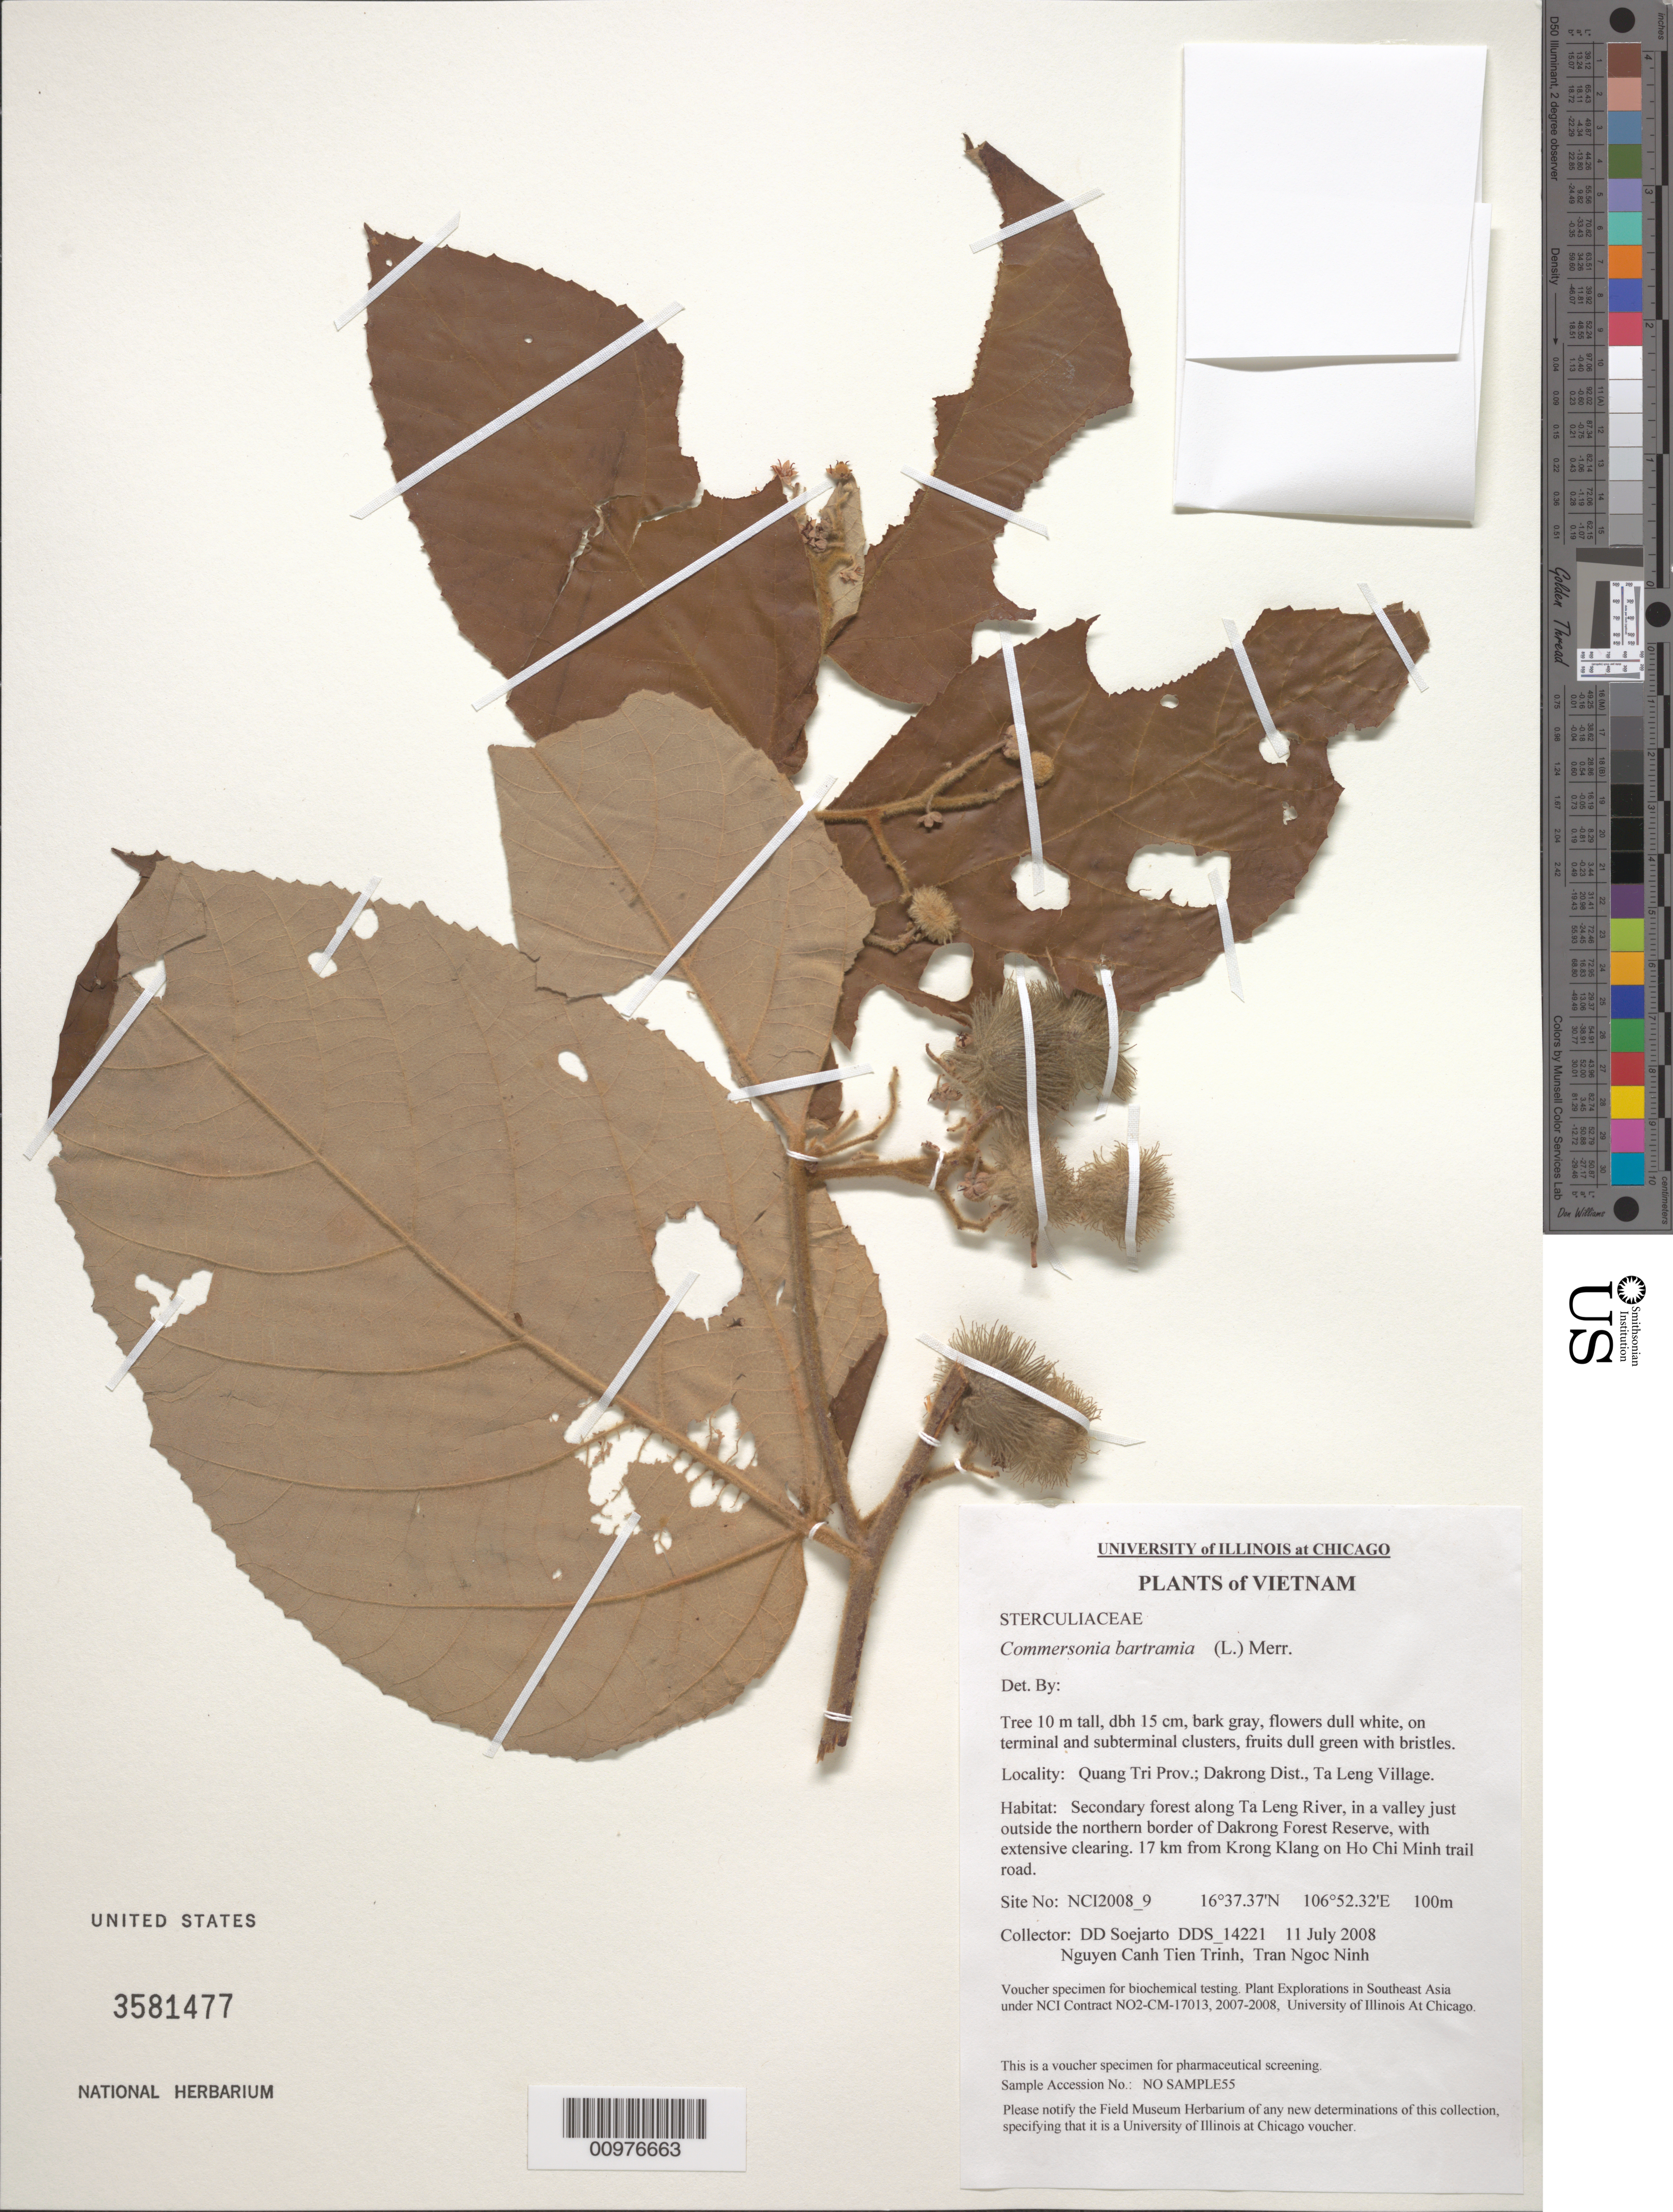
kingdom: Plantae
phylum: Tracheophyta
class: Magnoliopsida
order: Malvales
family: Malvaceae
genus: Commersonia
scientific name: Commersonia bartramia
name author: (L.) Merr.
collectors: D. D. Soejarto et al.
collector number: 14221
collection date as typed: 11 July 2008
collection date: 2008-07-11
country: Vietnam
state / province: Quang Tri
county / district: Dakrong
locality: Ta Leng Village, along Ta Leng River, in a valley just outside the northern border of Dakrong Forest Reserve, 17 km from Krong Klang on Ho Chi Minh trail road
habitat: Secondary forest; extensive clearing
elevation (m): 100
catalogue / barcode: US 3581477